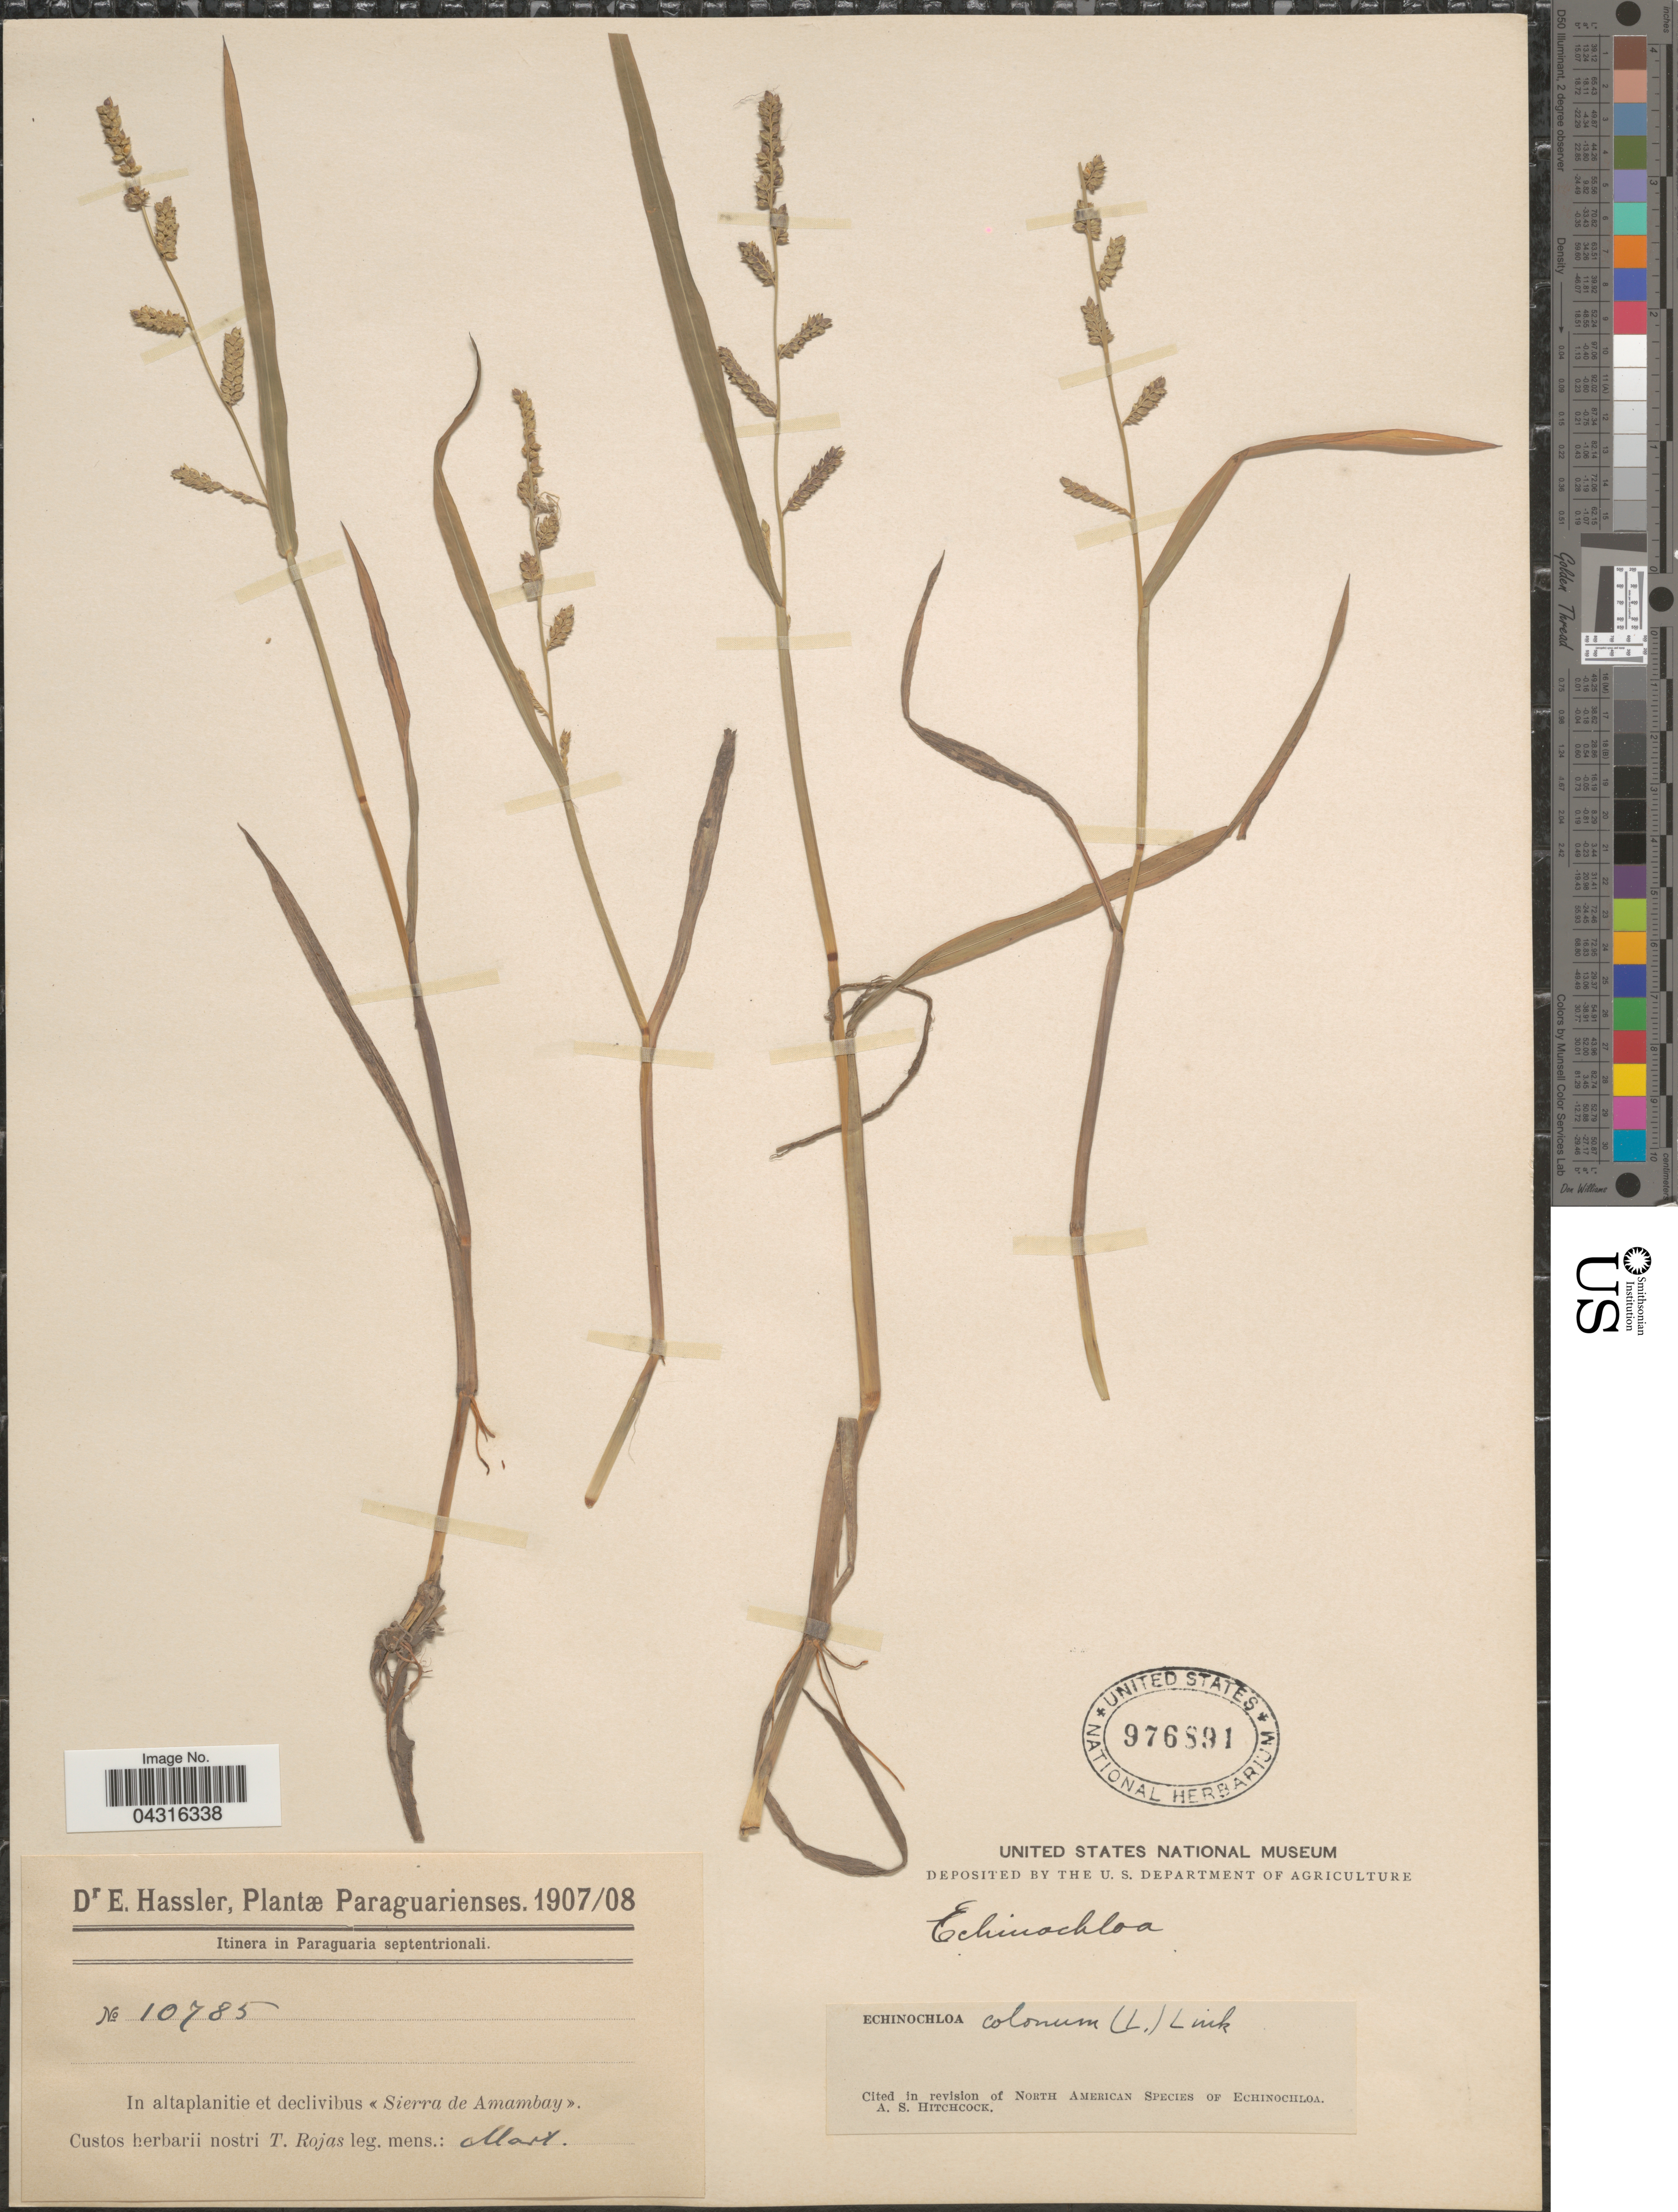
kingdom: Plantae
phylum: Tracheophyta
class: Liliopsida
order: Poales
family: Poaceae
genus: Echinochloa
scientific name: Echinochloa colona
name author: (L.) Link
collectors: T. Rojas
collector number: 10785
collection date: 1907-03/1908-03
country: Paraguay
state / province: Paraguari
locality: Itinera in Paraguaria septentrionali. In altaplanitie et declivibus «Sierra de Amambay».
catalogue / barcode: US 976891